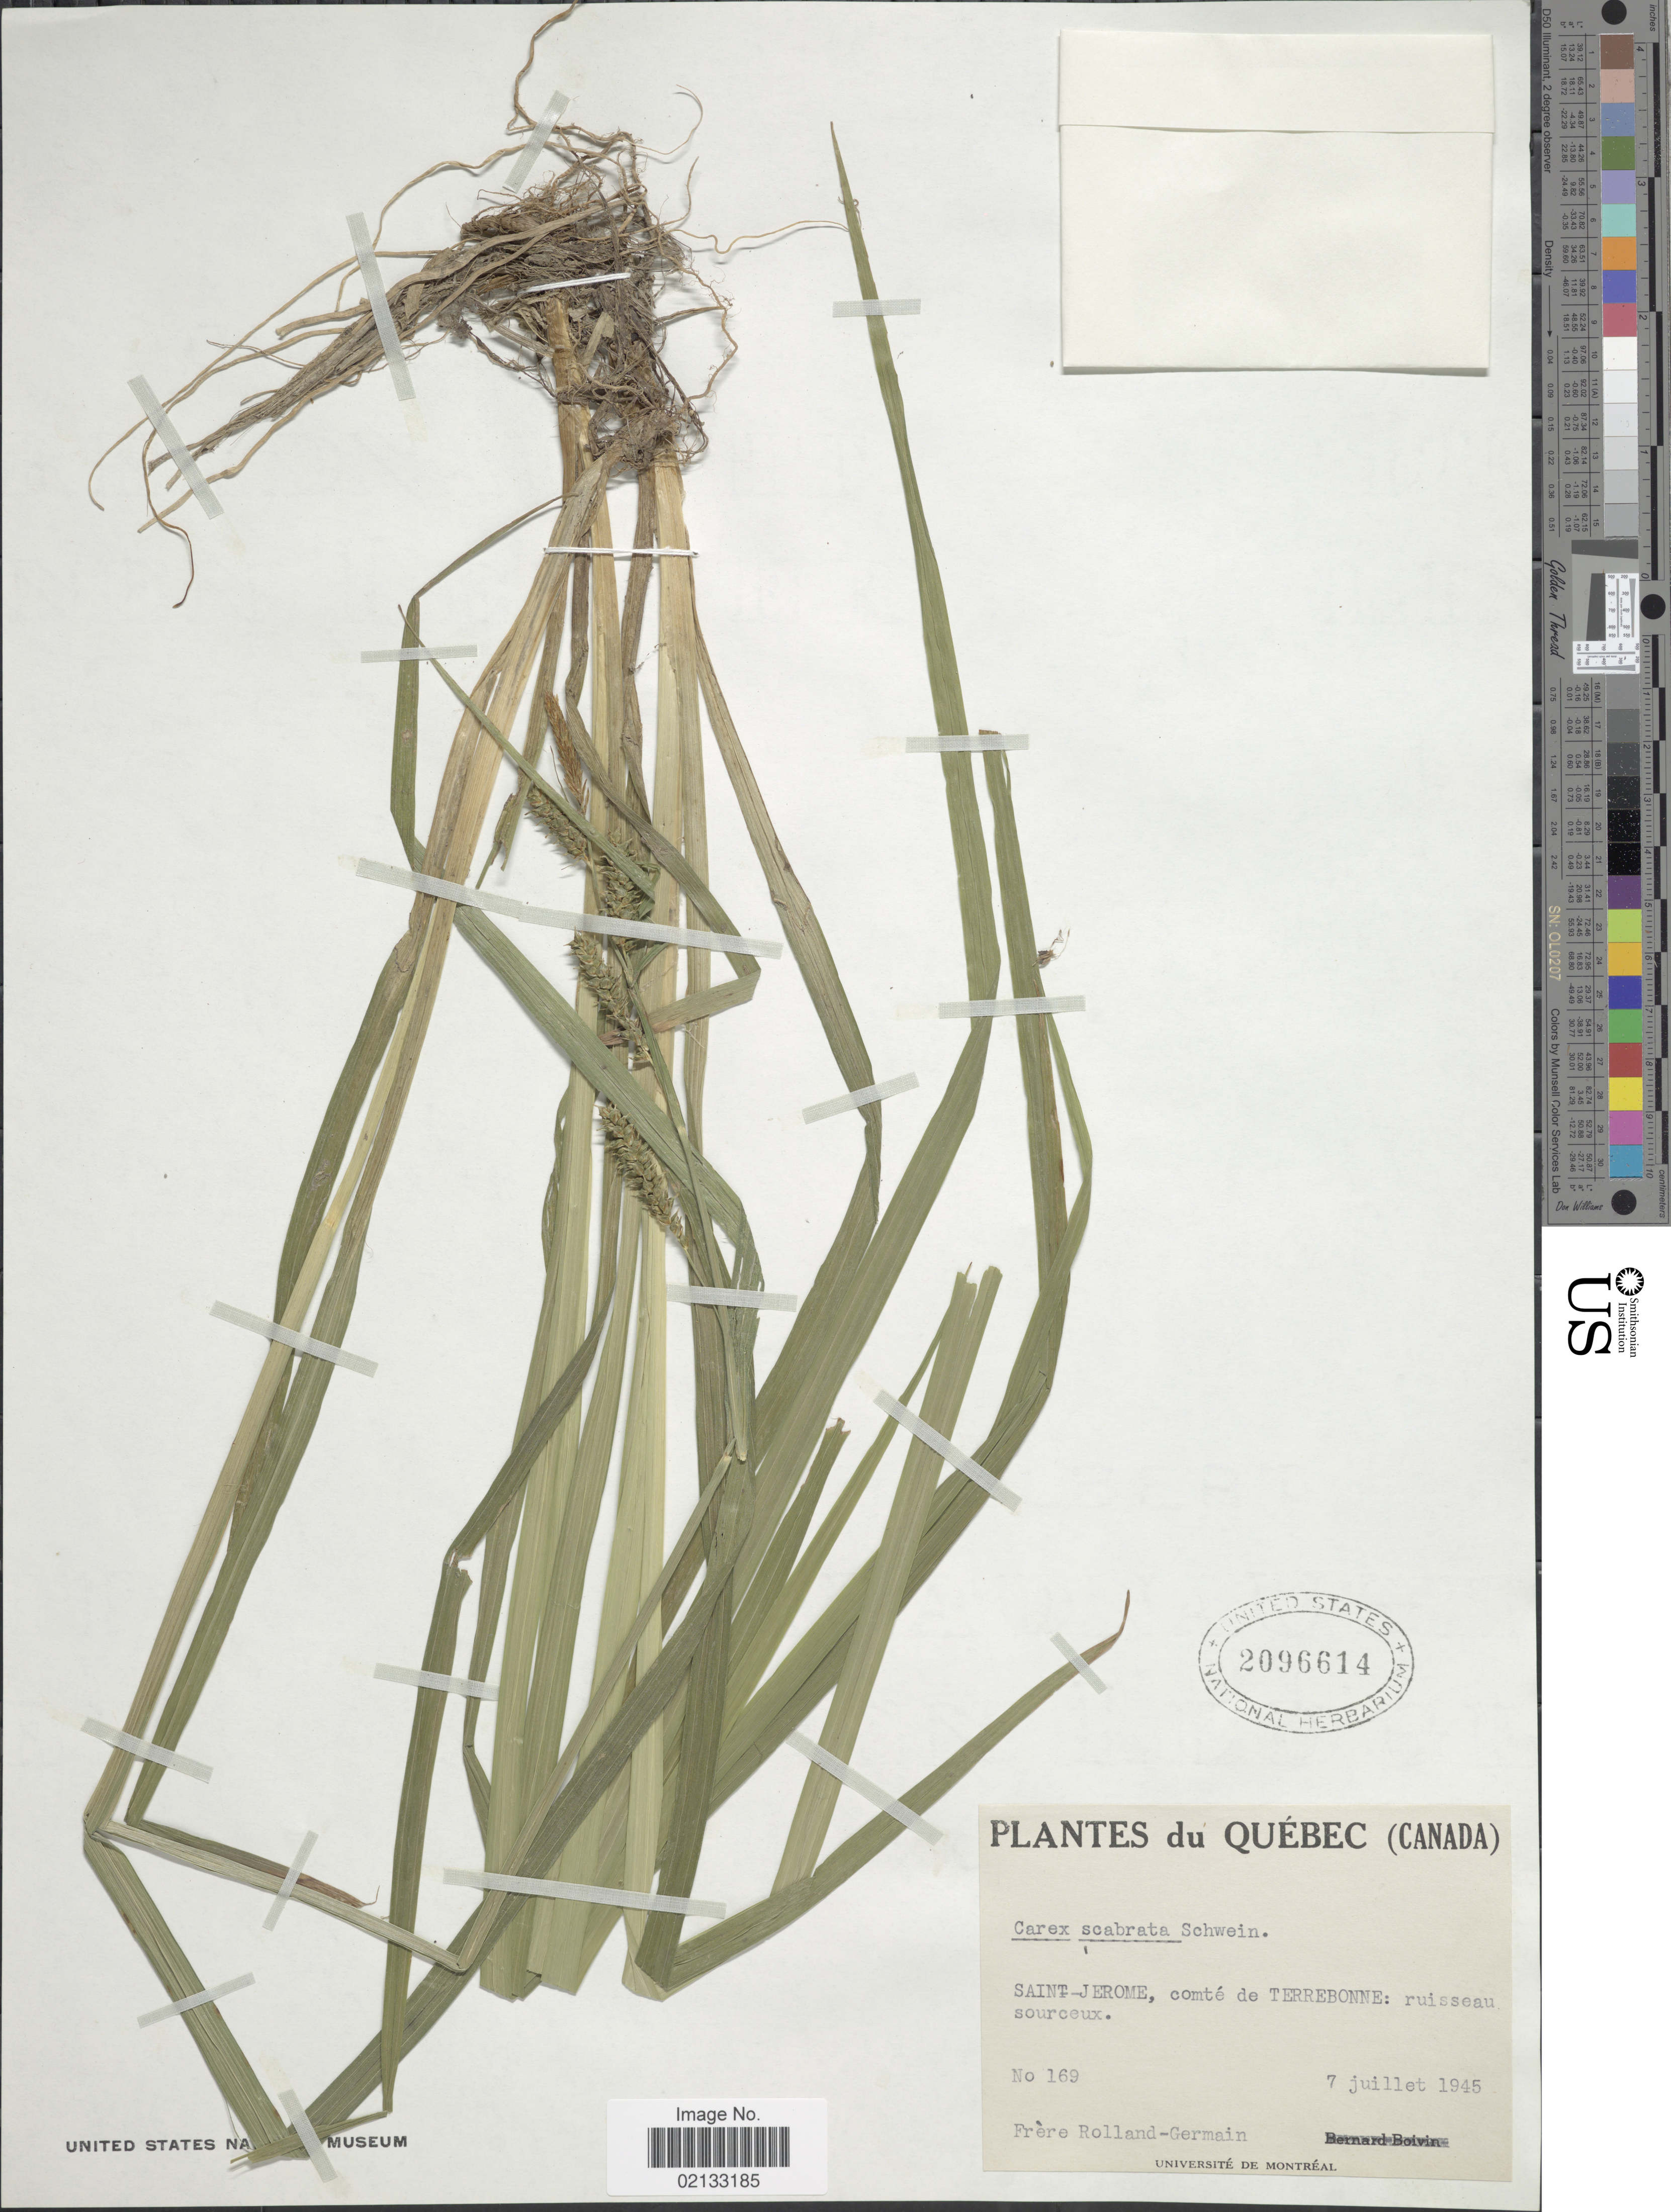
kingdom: Plantae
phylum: Tracheophyta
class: Liliopsida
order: Poales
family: Cyperaceae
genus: Carex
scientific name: Carex scabrata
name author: Schwein.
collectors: Rolland-Germain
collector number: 169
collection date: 1945-07-07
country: Canada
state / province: Quebec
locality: Saint-Jerome, comte de Terrebonne: ruisseau sourceux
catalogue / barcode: US 2096614